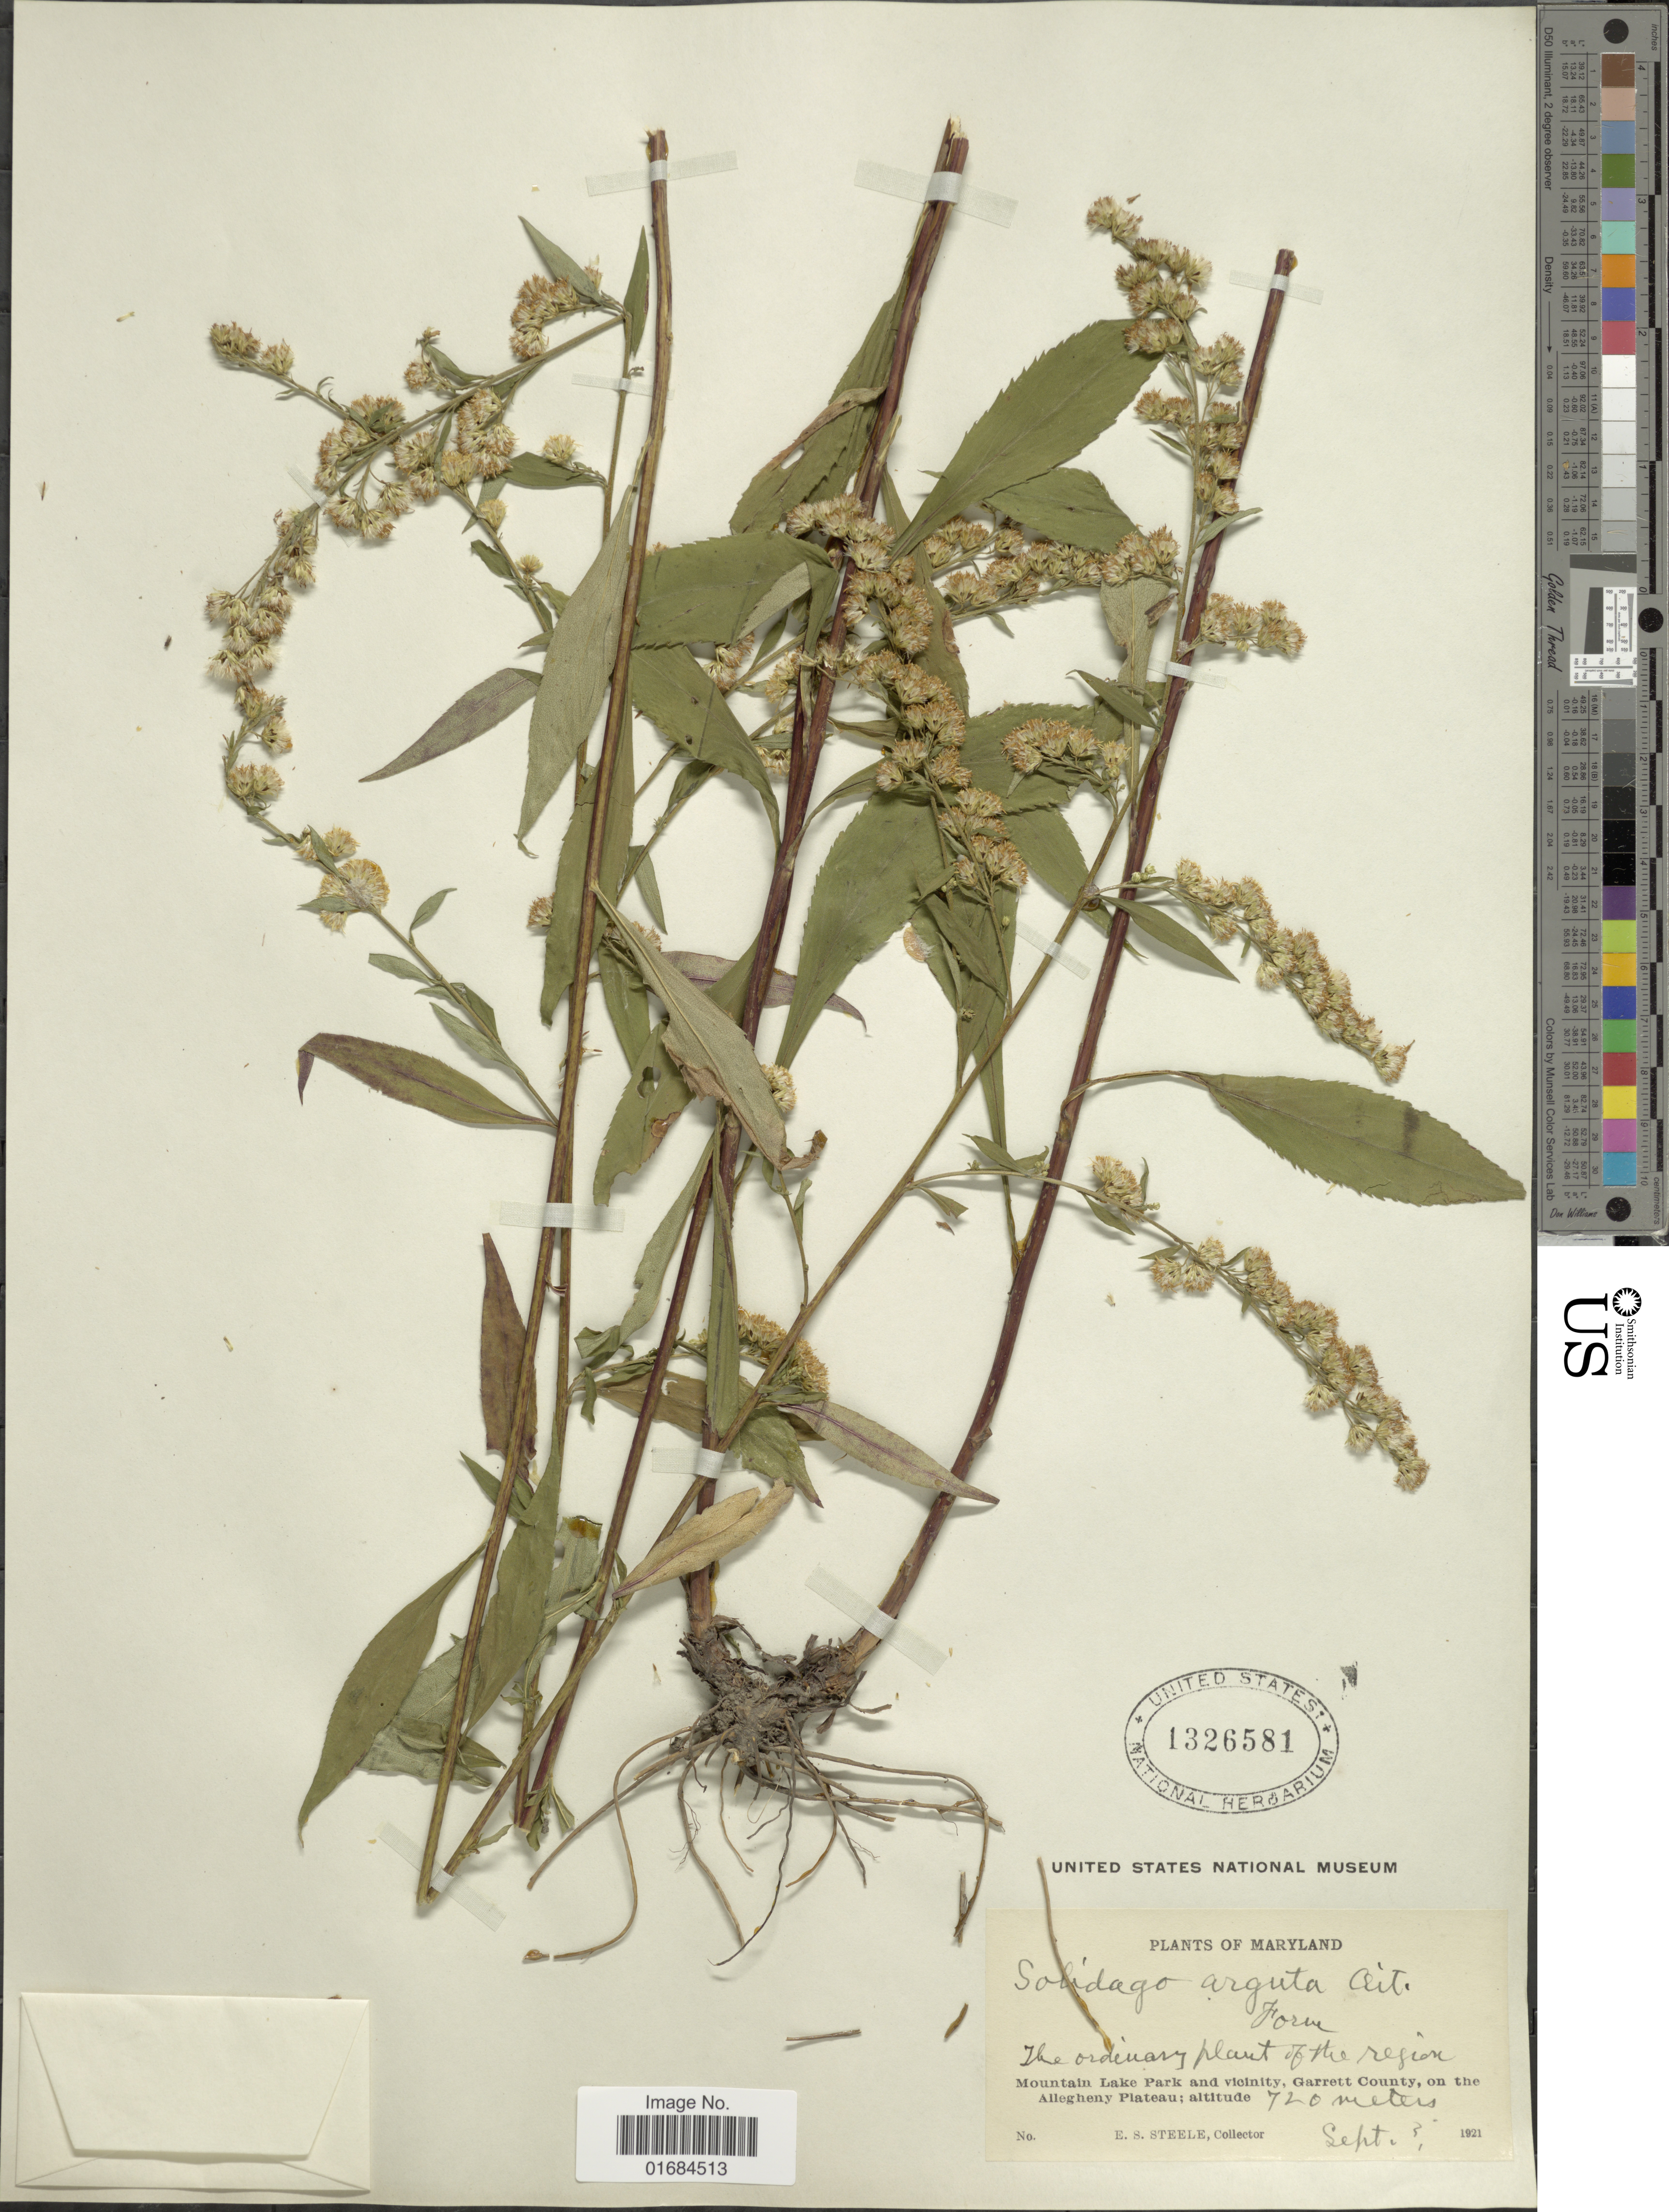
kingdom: Plantae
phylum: Tracheophyta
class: Magnoliopsida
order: Asterales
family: Asteraceae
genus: Solidago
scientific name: Solidago arguta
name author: Aiton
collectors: E. Steele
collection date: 1921-09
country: United States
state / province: Maryland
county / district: Garrett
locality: Ike ordinary plant of the Region, Mountain Lake Park and Vicinity, Garrett County, on the Allegheny Plateau.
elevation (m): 720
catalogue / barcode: US 1326581